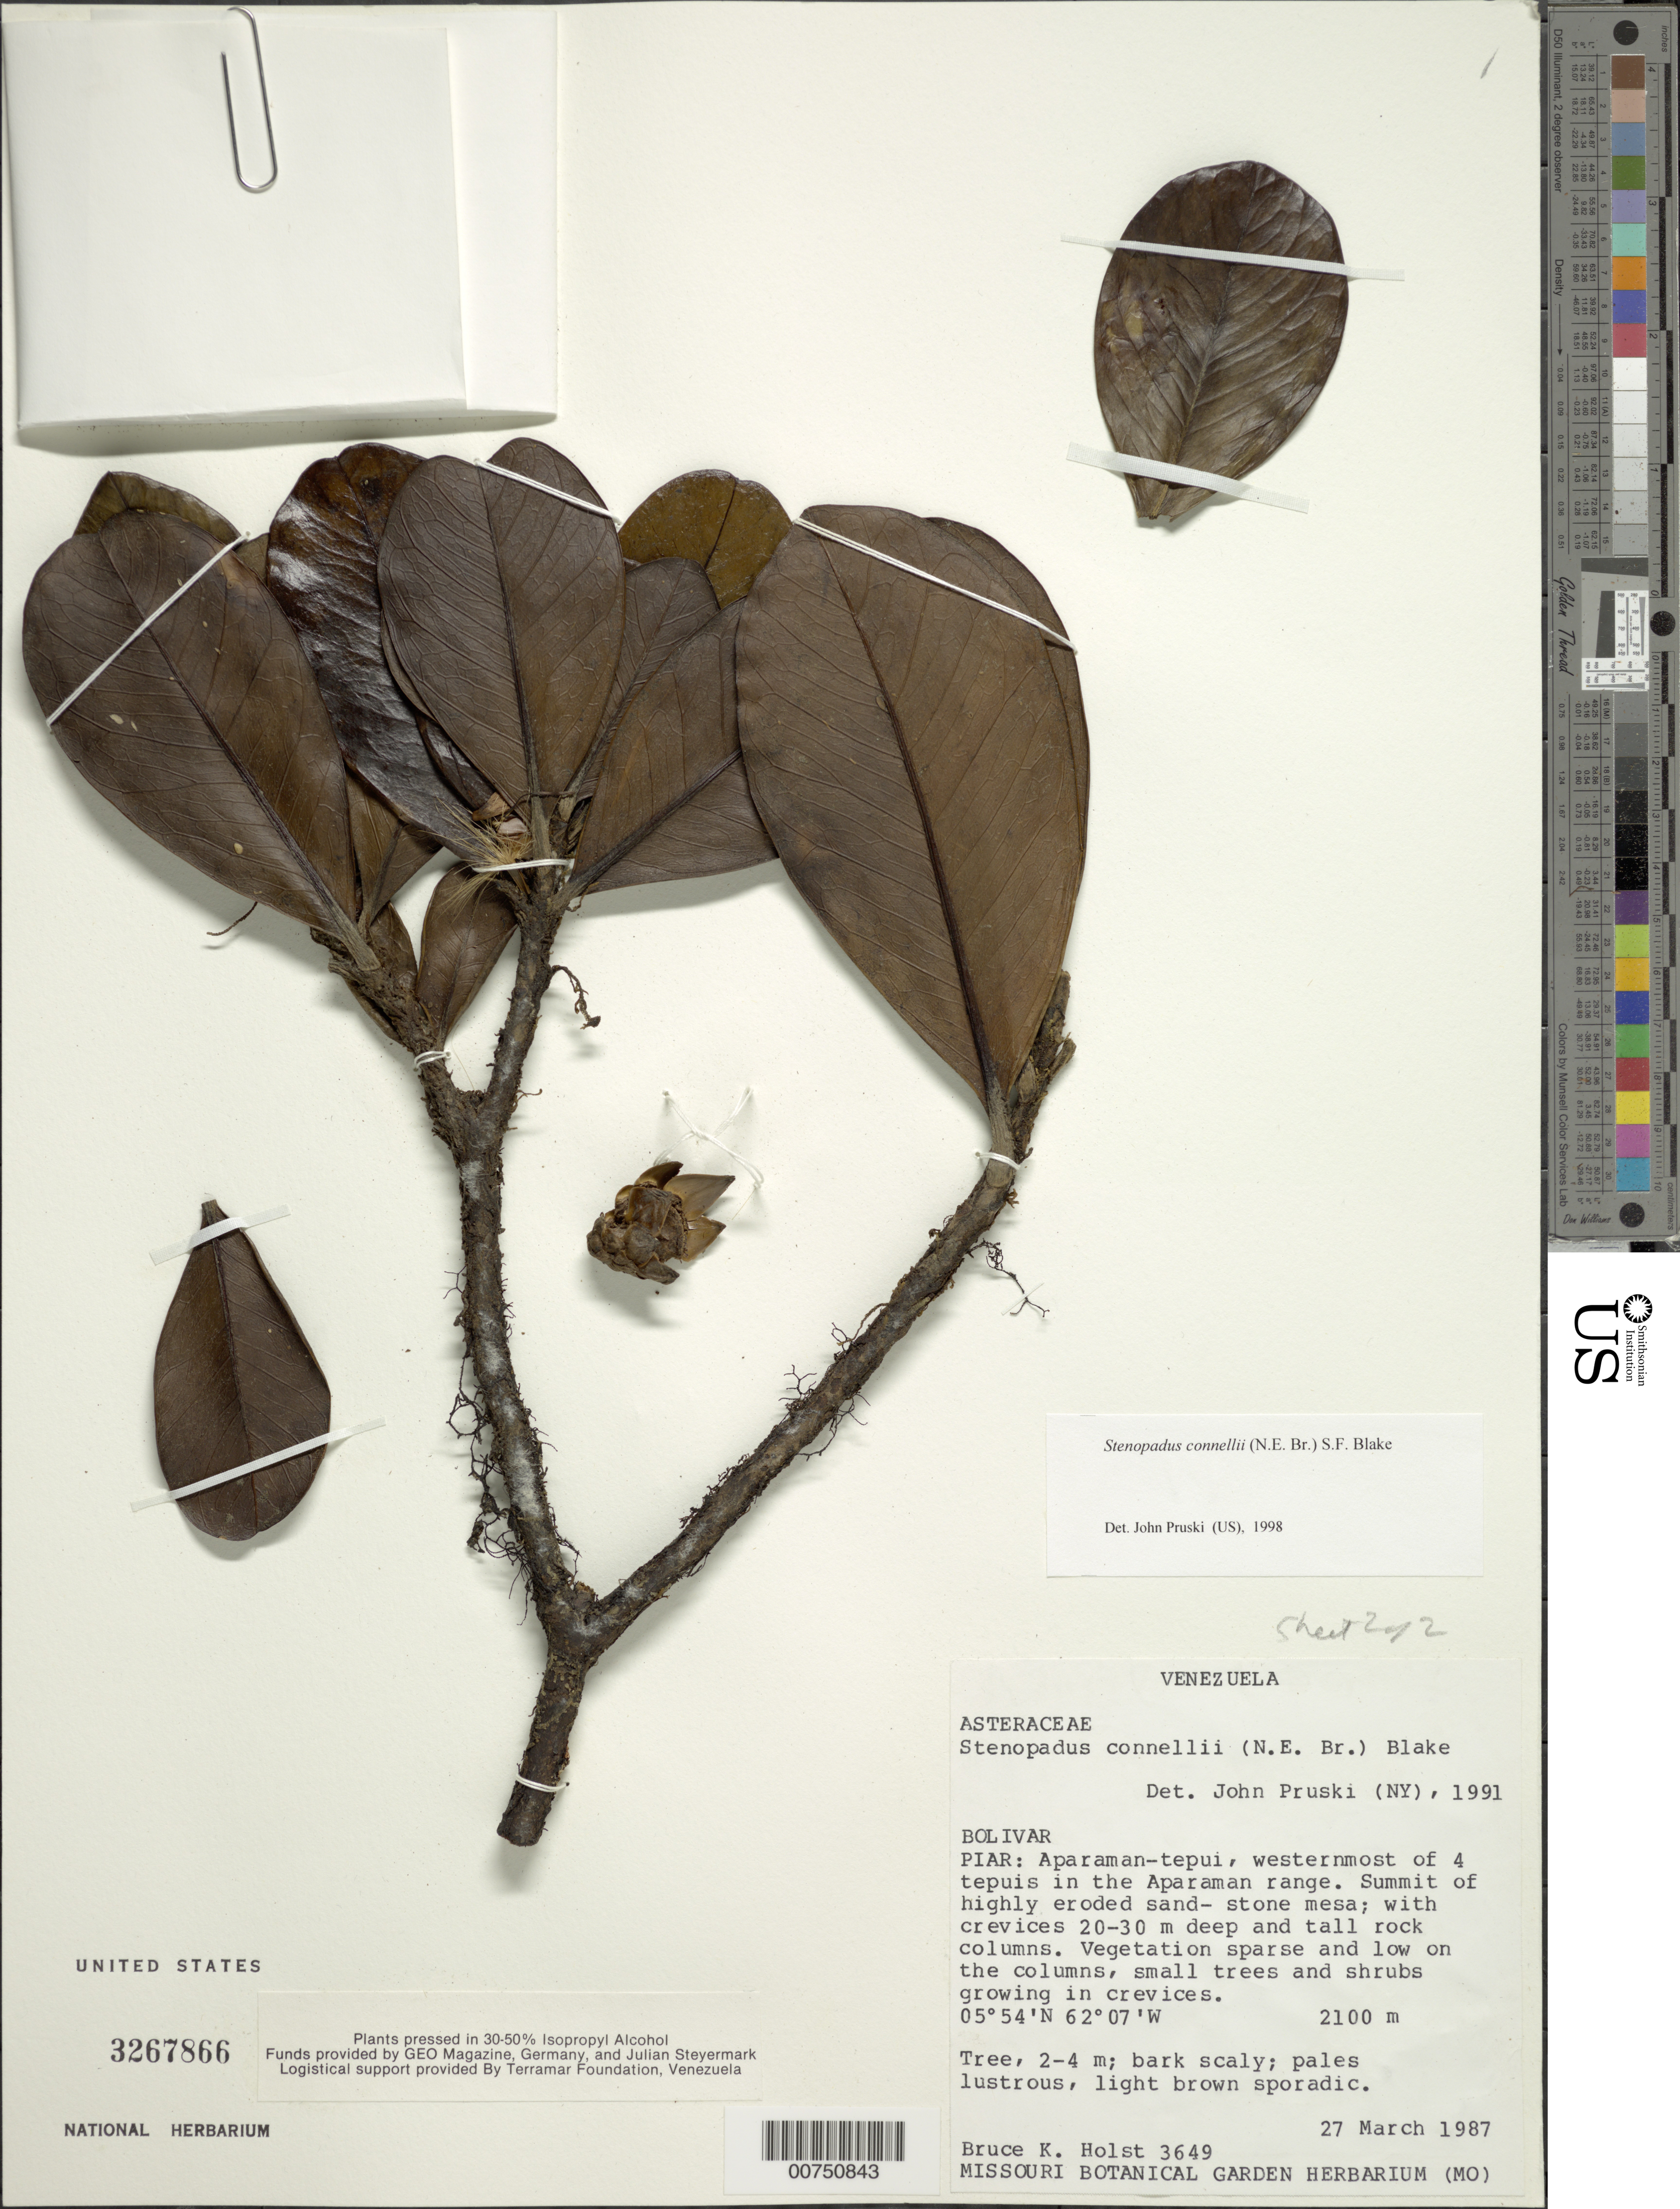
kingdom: Plantae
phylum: Tracheophyta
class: Magnoliopsida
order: Asterales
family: Asteraceae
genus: Stenopadus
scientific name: Stenopadus connellii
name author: (N.E. Br.) S.F. Blake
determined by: Pruski, J. F.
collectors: B. Holst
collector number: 3649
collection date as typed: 27-Mar-87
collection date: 1987-03-27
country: Venezuela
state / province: Bolívar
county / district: Piar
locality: Auyan-tepuí, Río Churún, westernmost of 4 tepuís in the Aparaman range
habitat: Growing in crevices. Summit of highly eroded sand-stone mesa; with crevis 20-30m deep and tall rock columns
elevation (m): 2100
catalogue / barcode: US 3267866